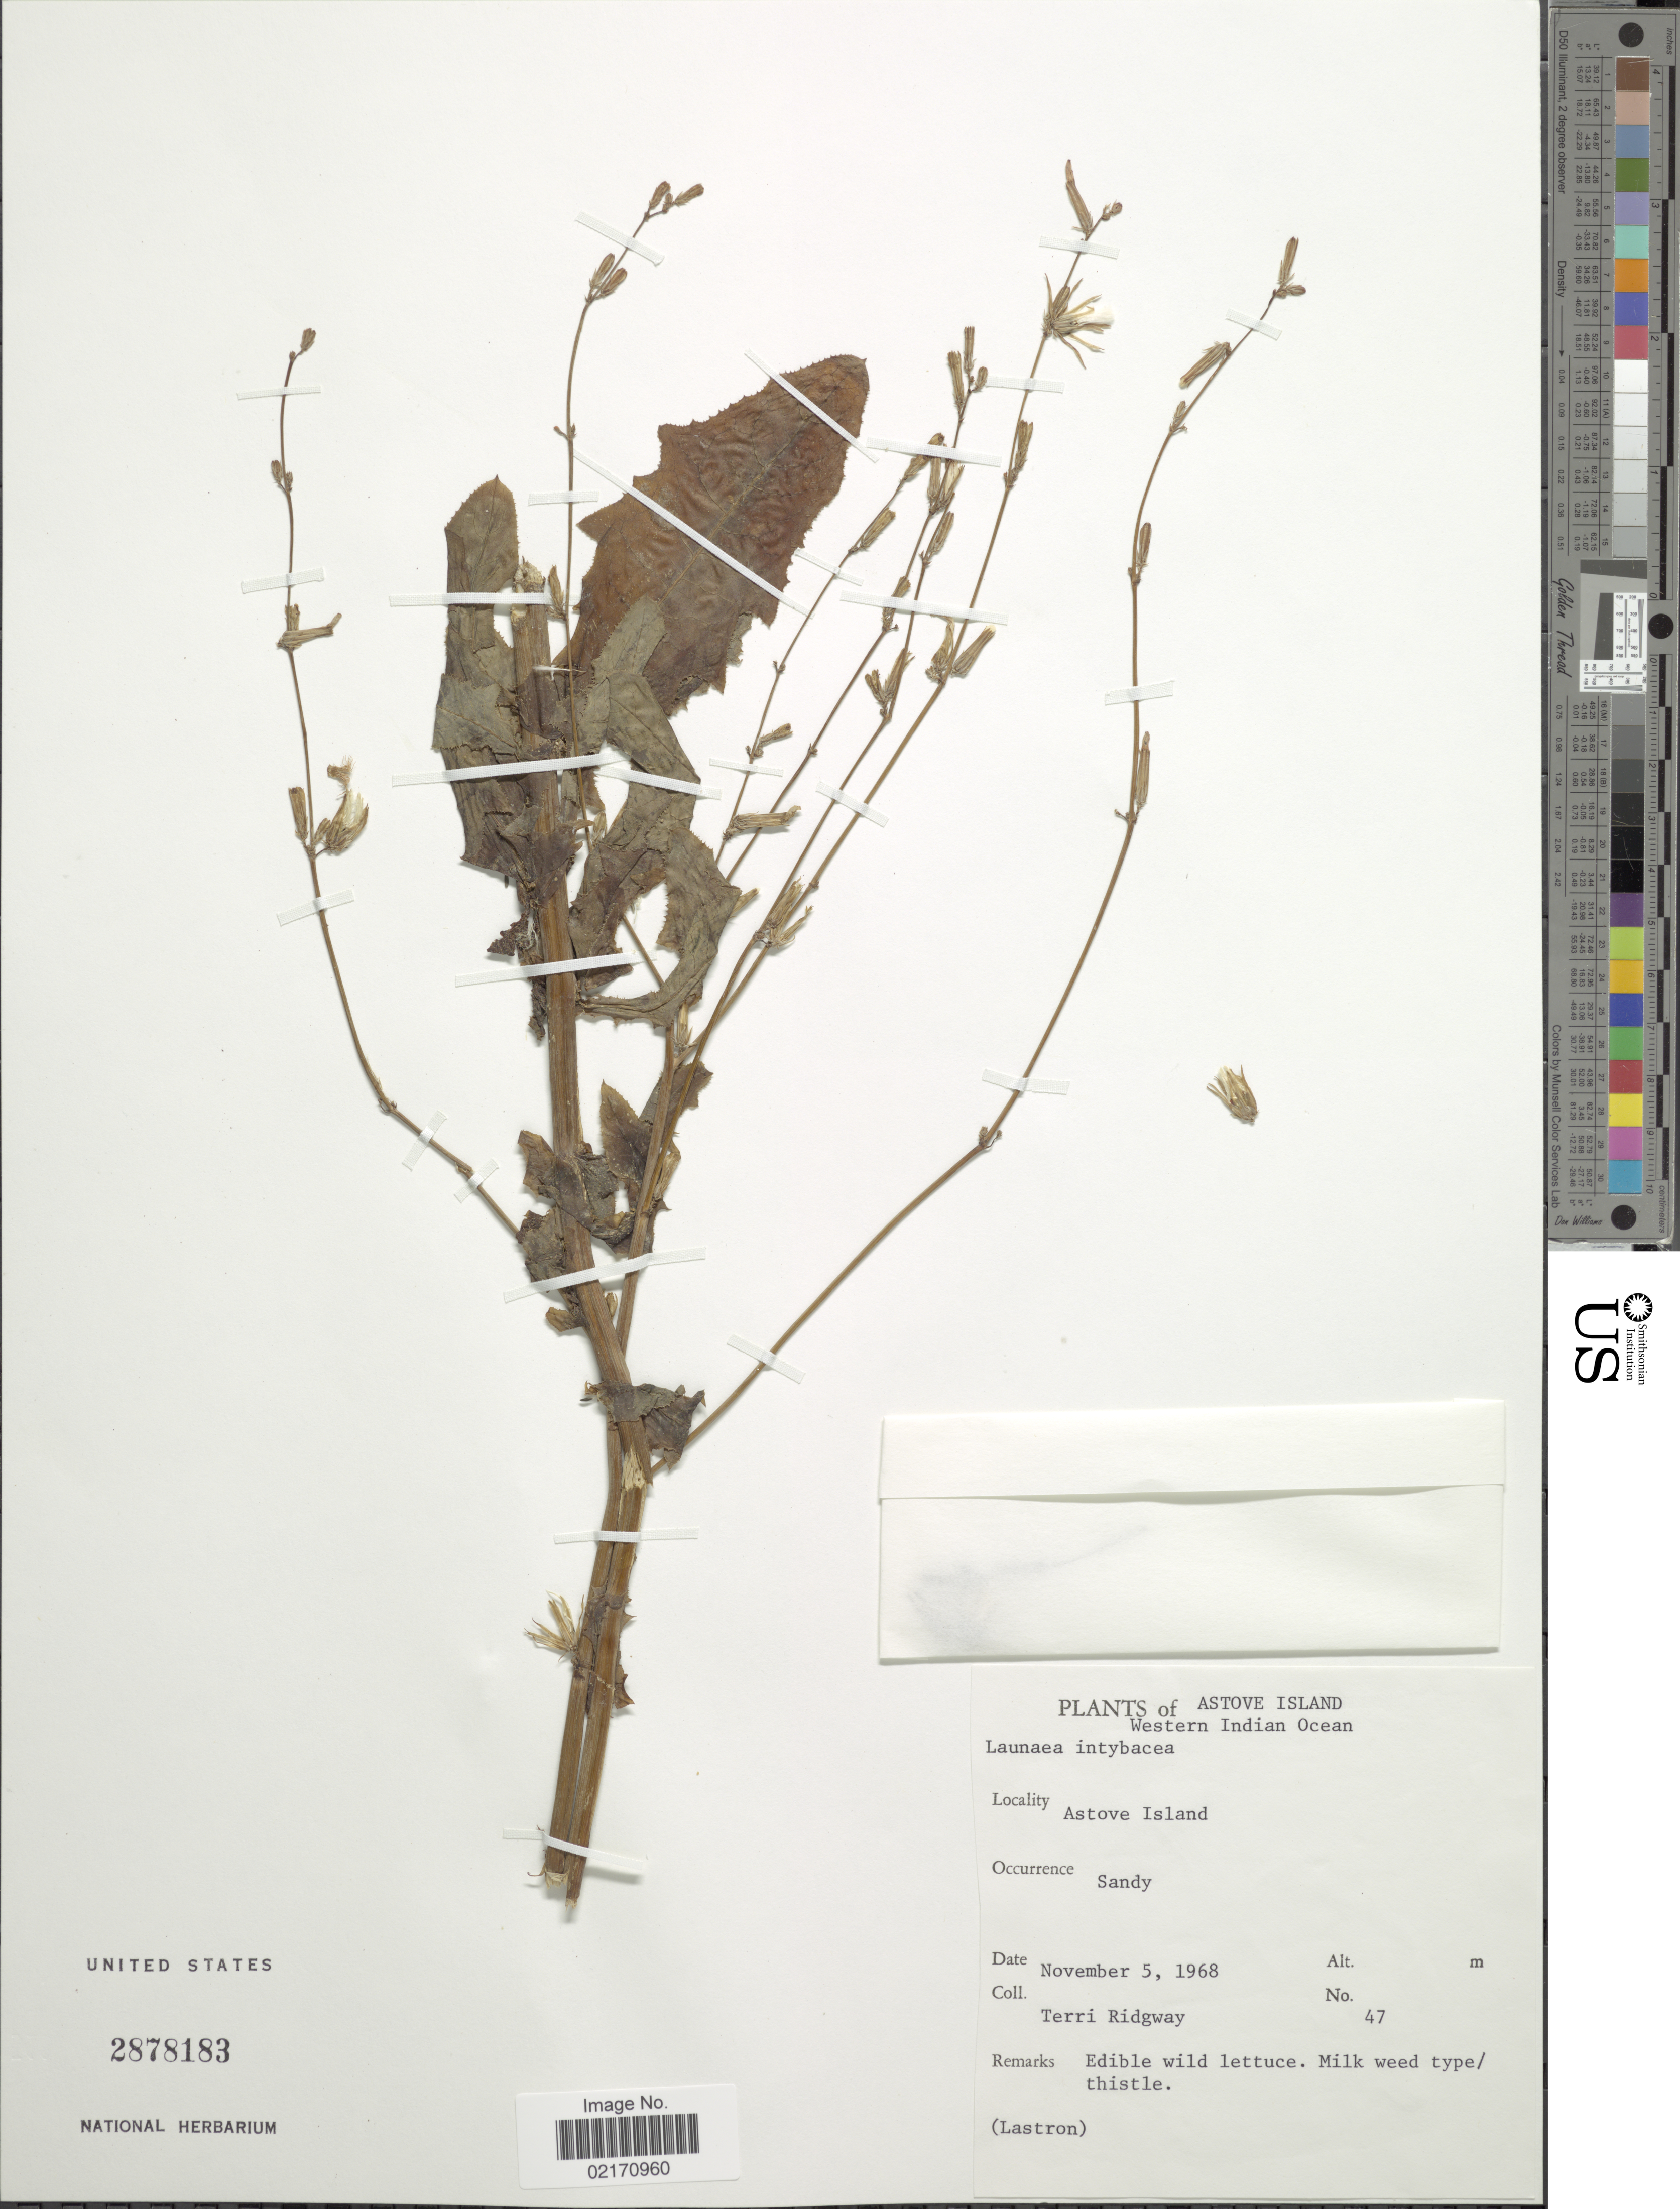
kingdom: Plantae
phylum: Tracheophyta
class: Magnoliopsida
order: Asterales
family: Asteraceae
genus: Launaea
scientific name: Launaea intybacea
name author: (Jacq.) Beauverd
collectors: T. Ridgway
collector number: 47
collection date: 1968-11-05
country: Seychelles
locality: Astove Island, Western Indian Ocean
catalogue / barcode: US 2878183